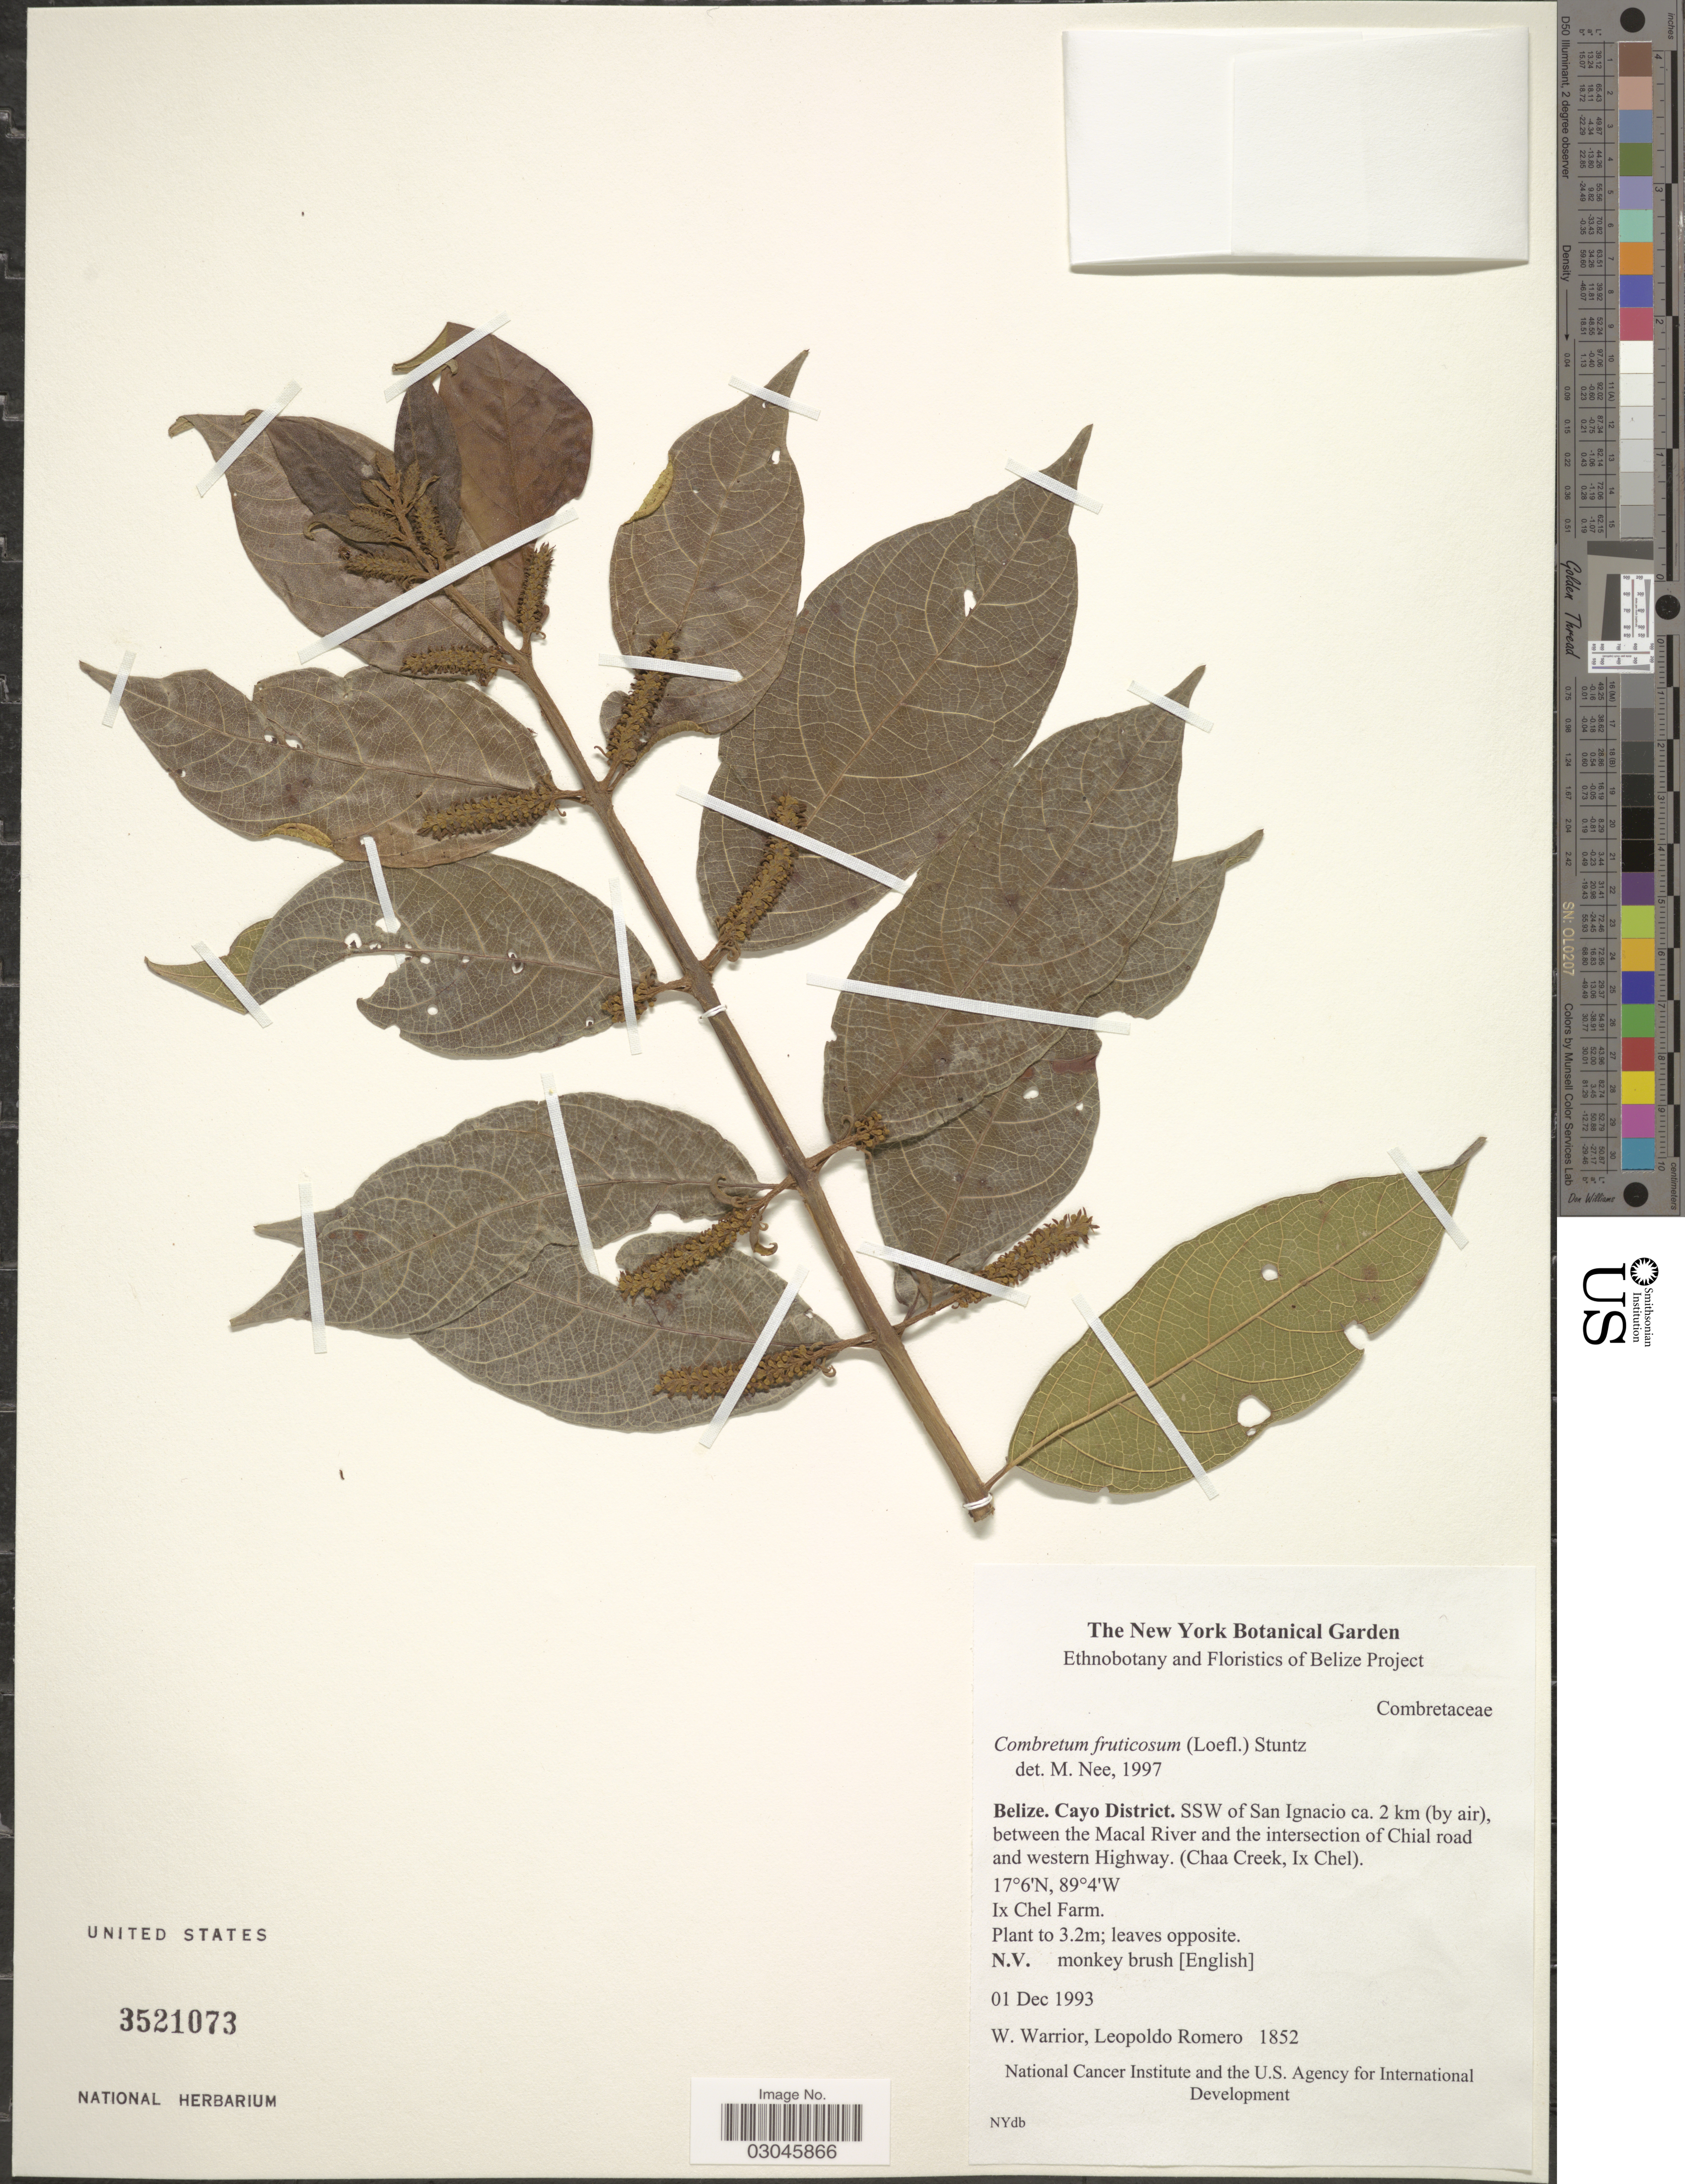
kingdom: Plantae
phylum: Tracheophyta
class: Magnoliopsida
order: Myrtales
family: Combretaceae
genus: Combretum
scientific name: Combretum farinosum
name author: Kunth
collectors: W. Warrior & L. Romero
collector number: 1852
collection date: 1993-12-01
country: Belize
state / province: Cayo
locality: Cayo District. SSw of San Ignacio ca. 2 km (by air), between the Macal River and the intersection of Chial road and western Highway. (chaa Creek, Ix Chel).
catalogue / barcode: US 3521073